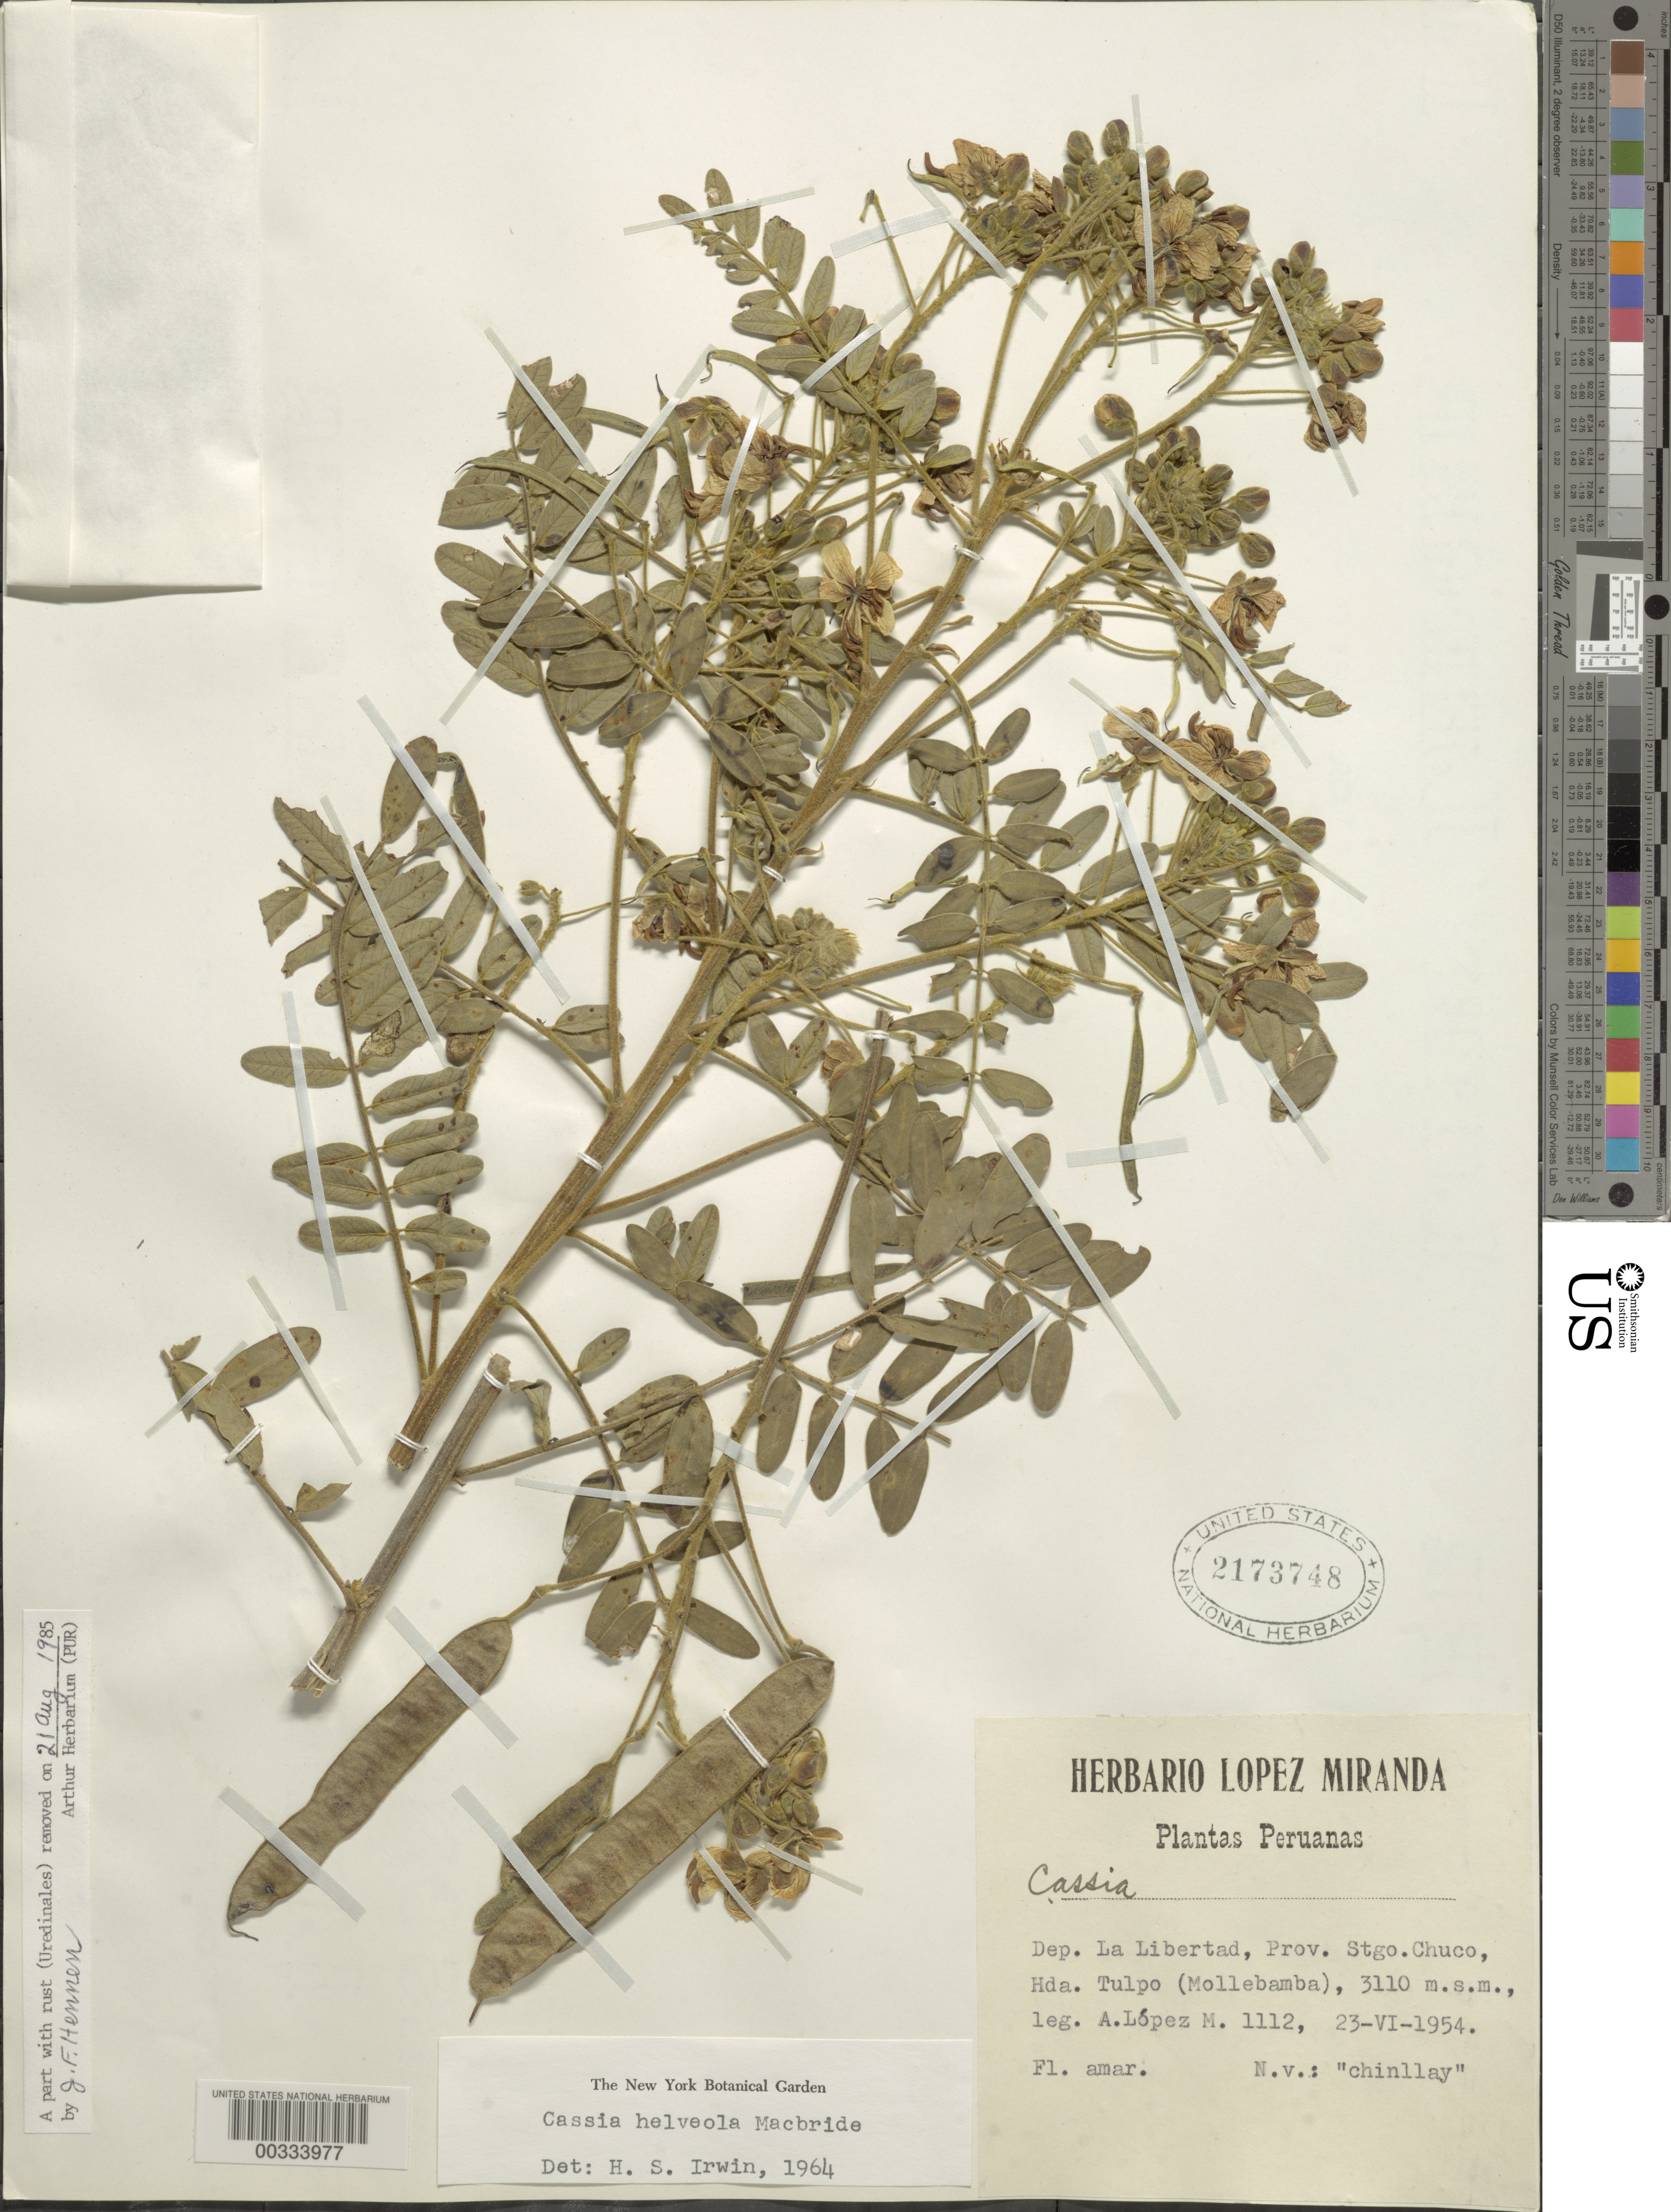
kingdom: Plantae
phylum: Tracheophyta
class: Magnoliopsida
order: Fabales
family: Fabaceae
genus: Senna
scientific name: Senna birostris var. helveola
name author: (J.F. Macbr.) H.S. Irwin & Barneby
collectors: A. López M.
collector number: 1112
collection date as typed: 23 Jun 1954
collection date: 1954-06-23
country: Peru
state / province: La Libertad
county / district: Santiago de Chuco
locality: Hda. tulpo (mollebamba)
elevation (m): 3110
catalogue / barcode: US 2173748